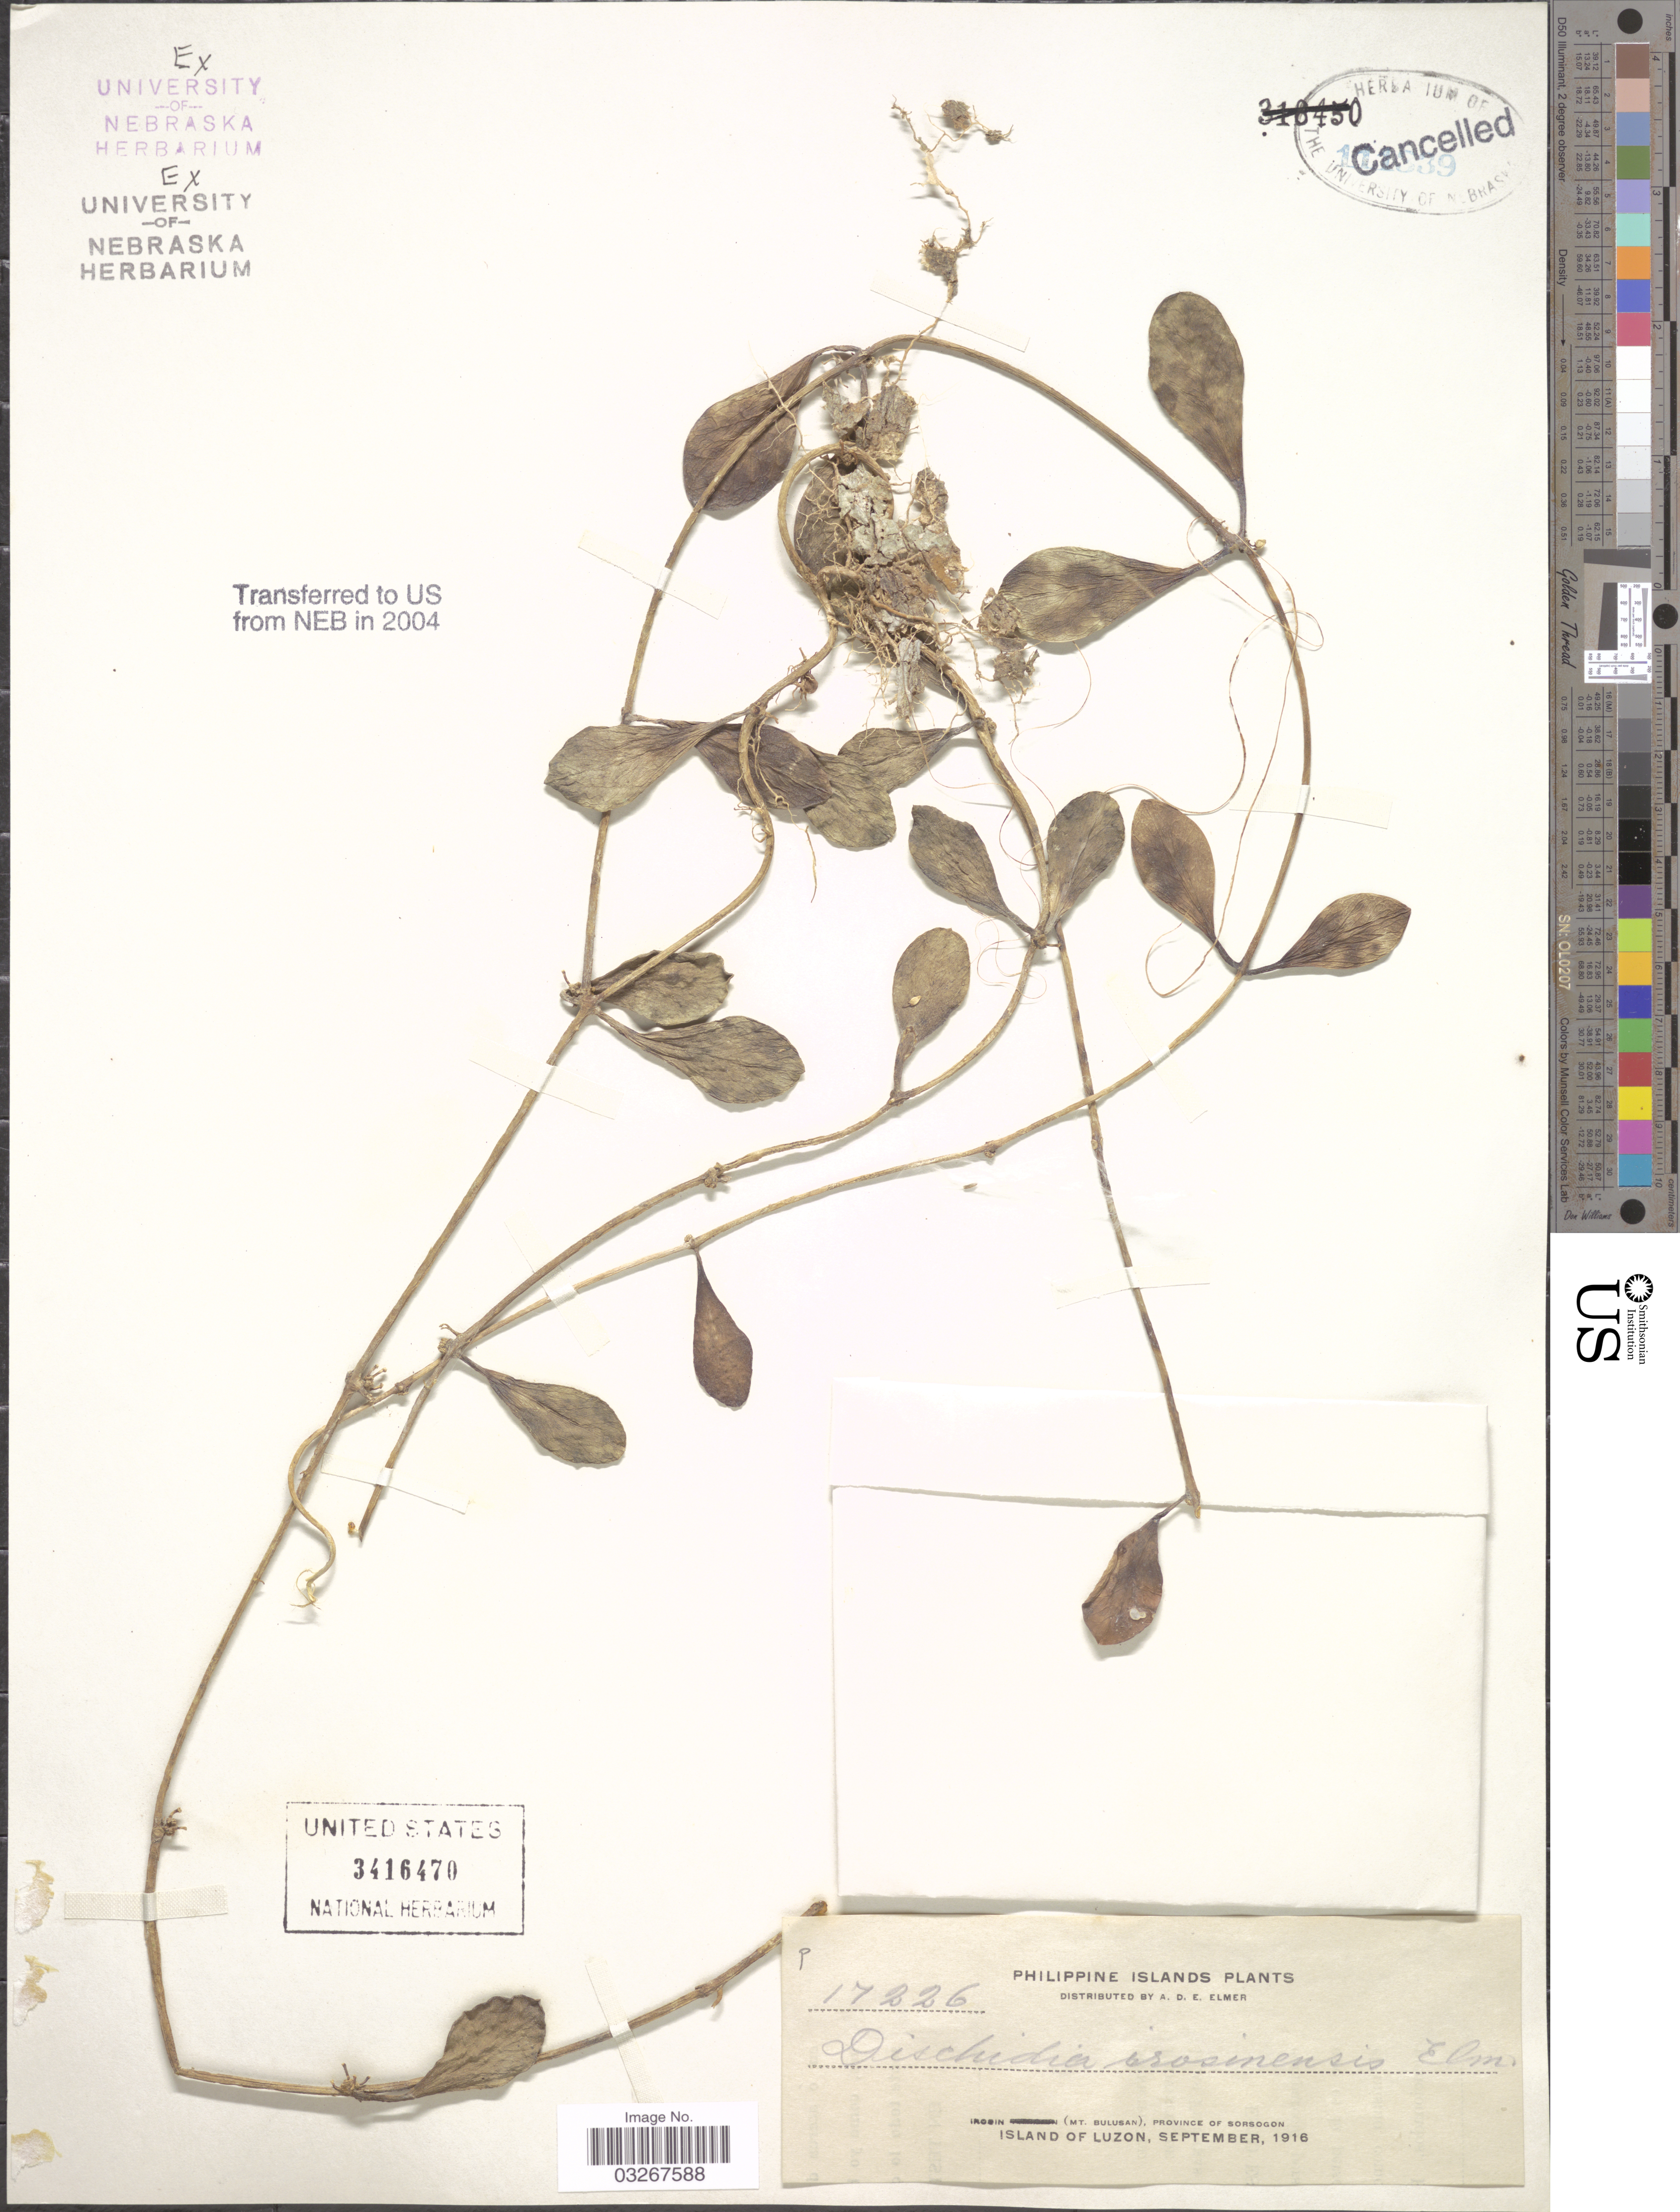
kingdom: Plantae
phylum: Tracheophyta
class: Magnoliopsida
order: Gentianales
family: Apocynaceae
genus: Dischidia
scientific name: Dischidia oiantha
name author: Schltr.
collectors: A. D. E. Elmer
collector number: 17226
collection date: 1916-09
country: Philippines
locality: Irosin (Mt. Bulusan), Province of Sorsogon, Island of Luzon.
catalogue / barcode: US 3416470